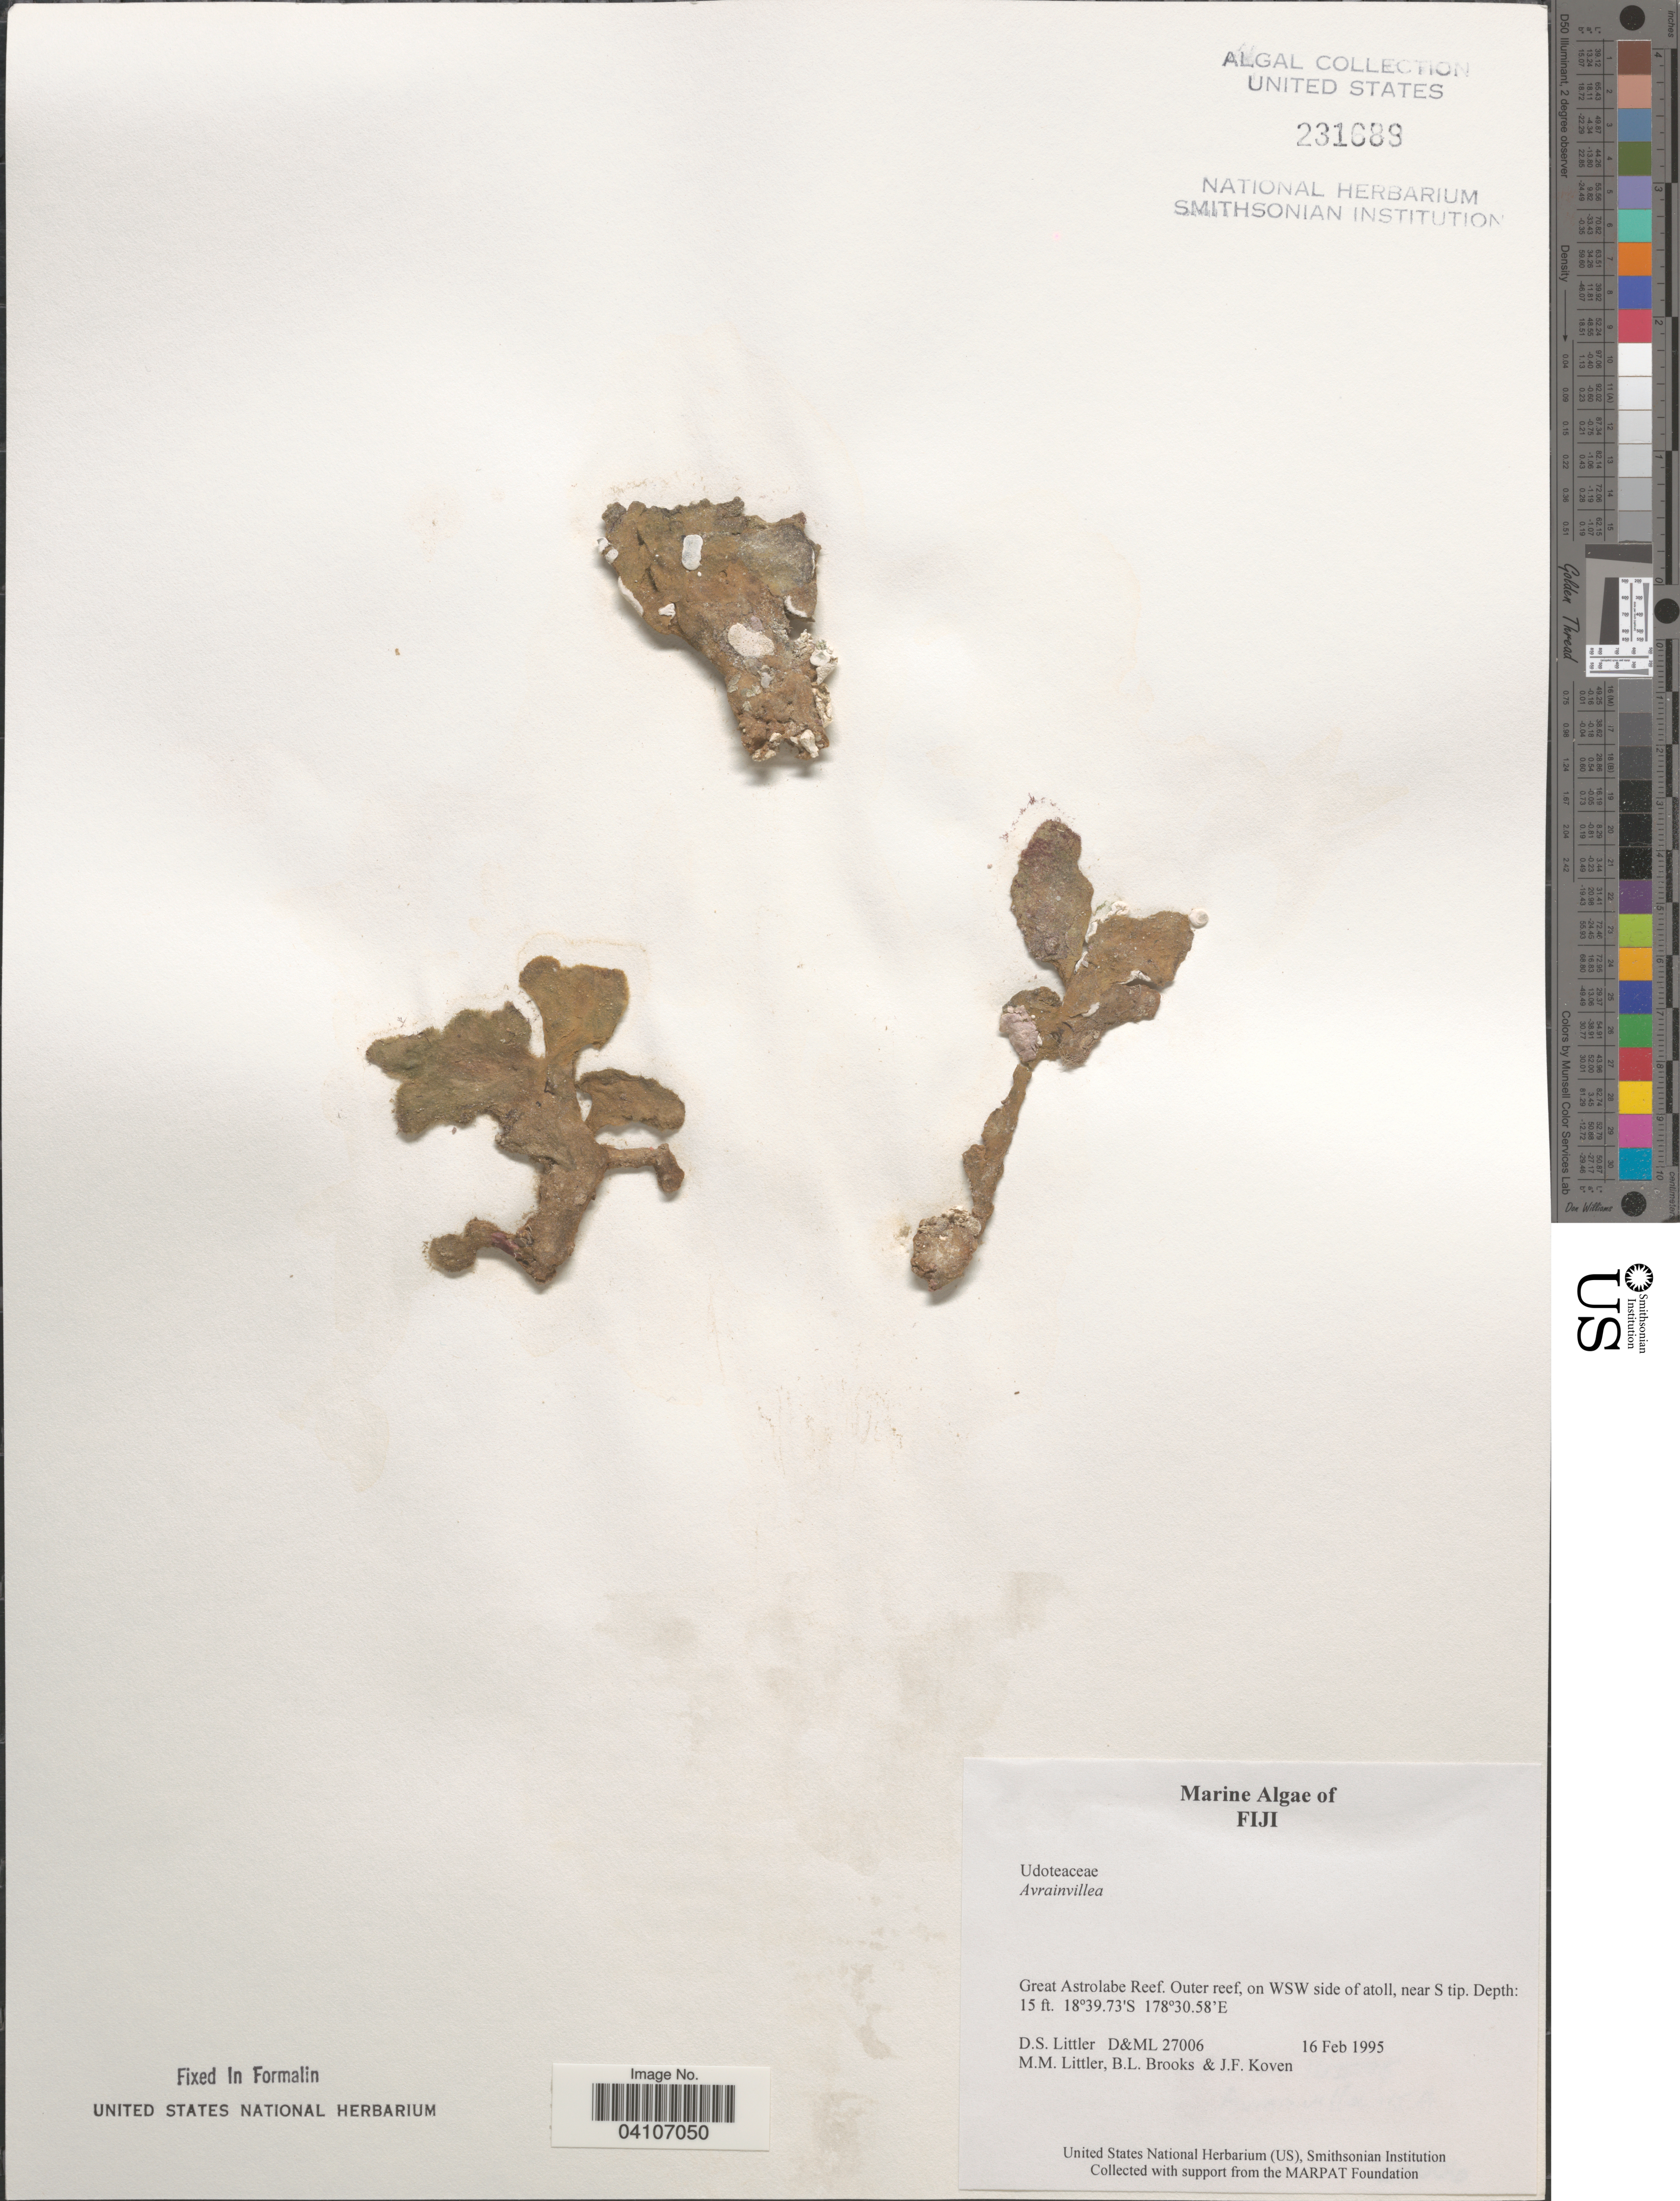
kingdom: Plantae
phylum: Chlorophyta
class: Ulvophyceae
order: Bryopsidales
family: Dichotomosiphonaceae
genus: Avrainvillea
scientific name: Avrainvillea sp.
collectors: D. S. Littler, B. Brooks & J. Koven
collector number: D&ML27006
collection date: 1995-02-16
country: Fiji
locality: Great Astrolabe Reef. Outer reef, on WSW side of atoll, near S tip.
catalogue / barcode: US 231689